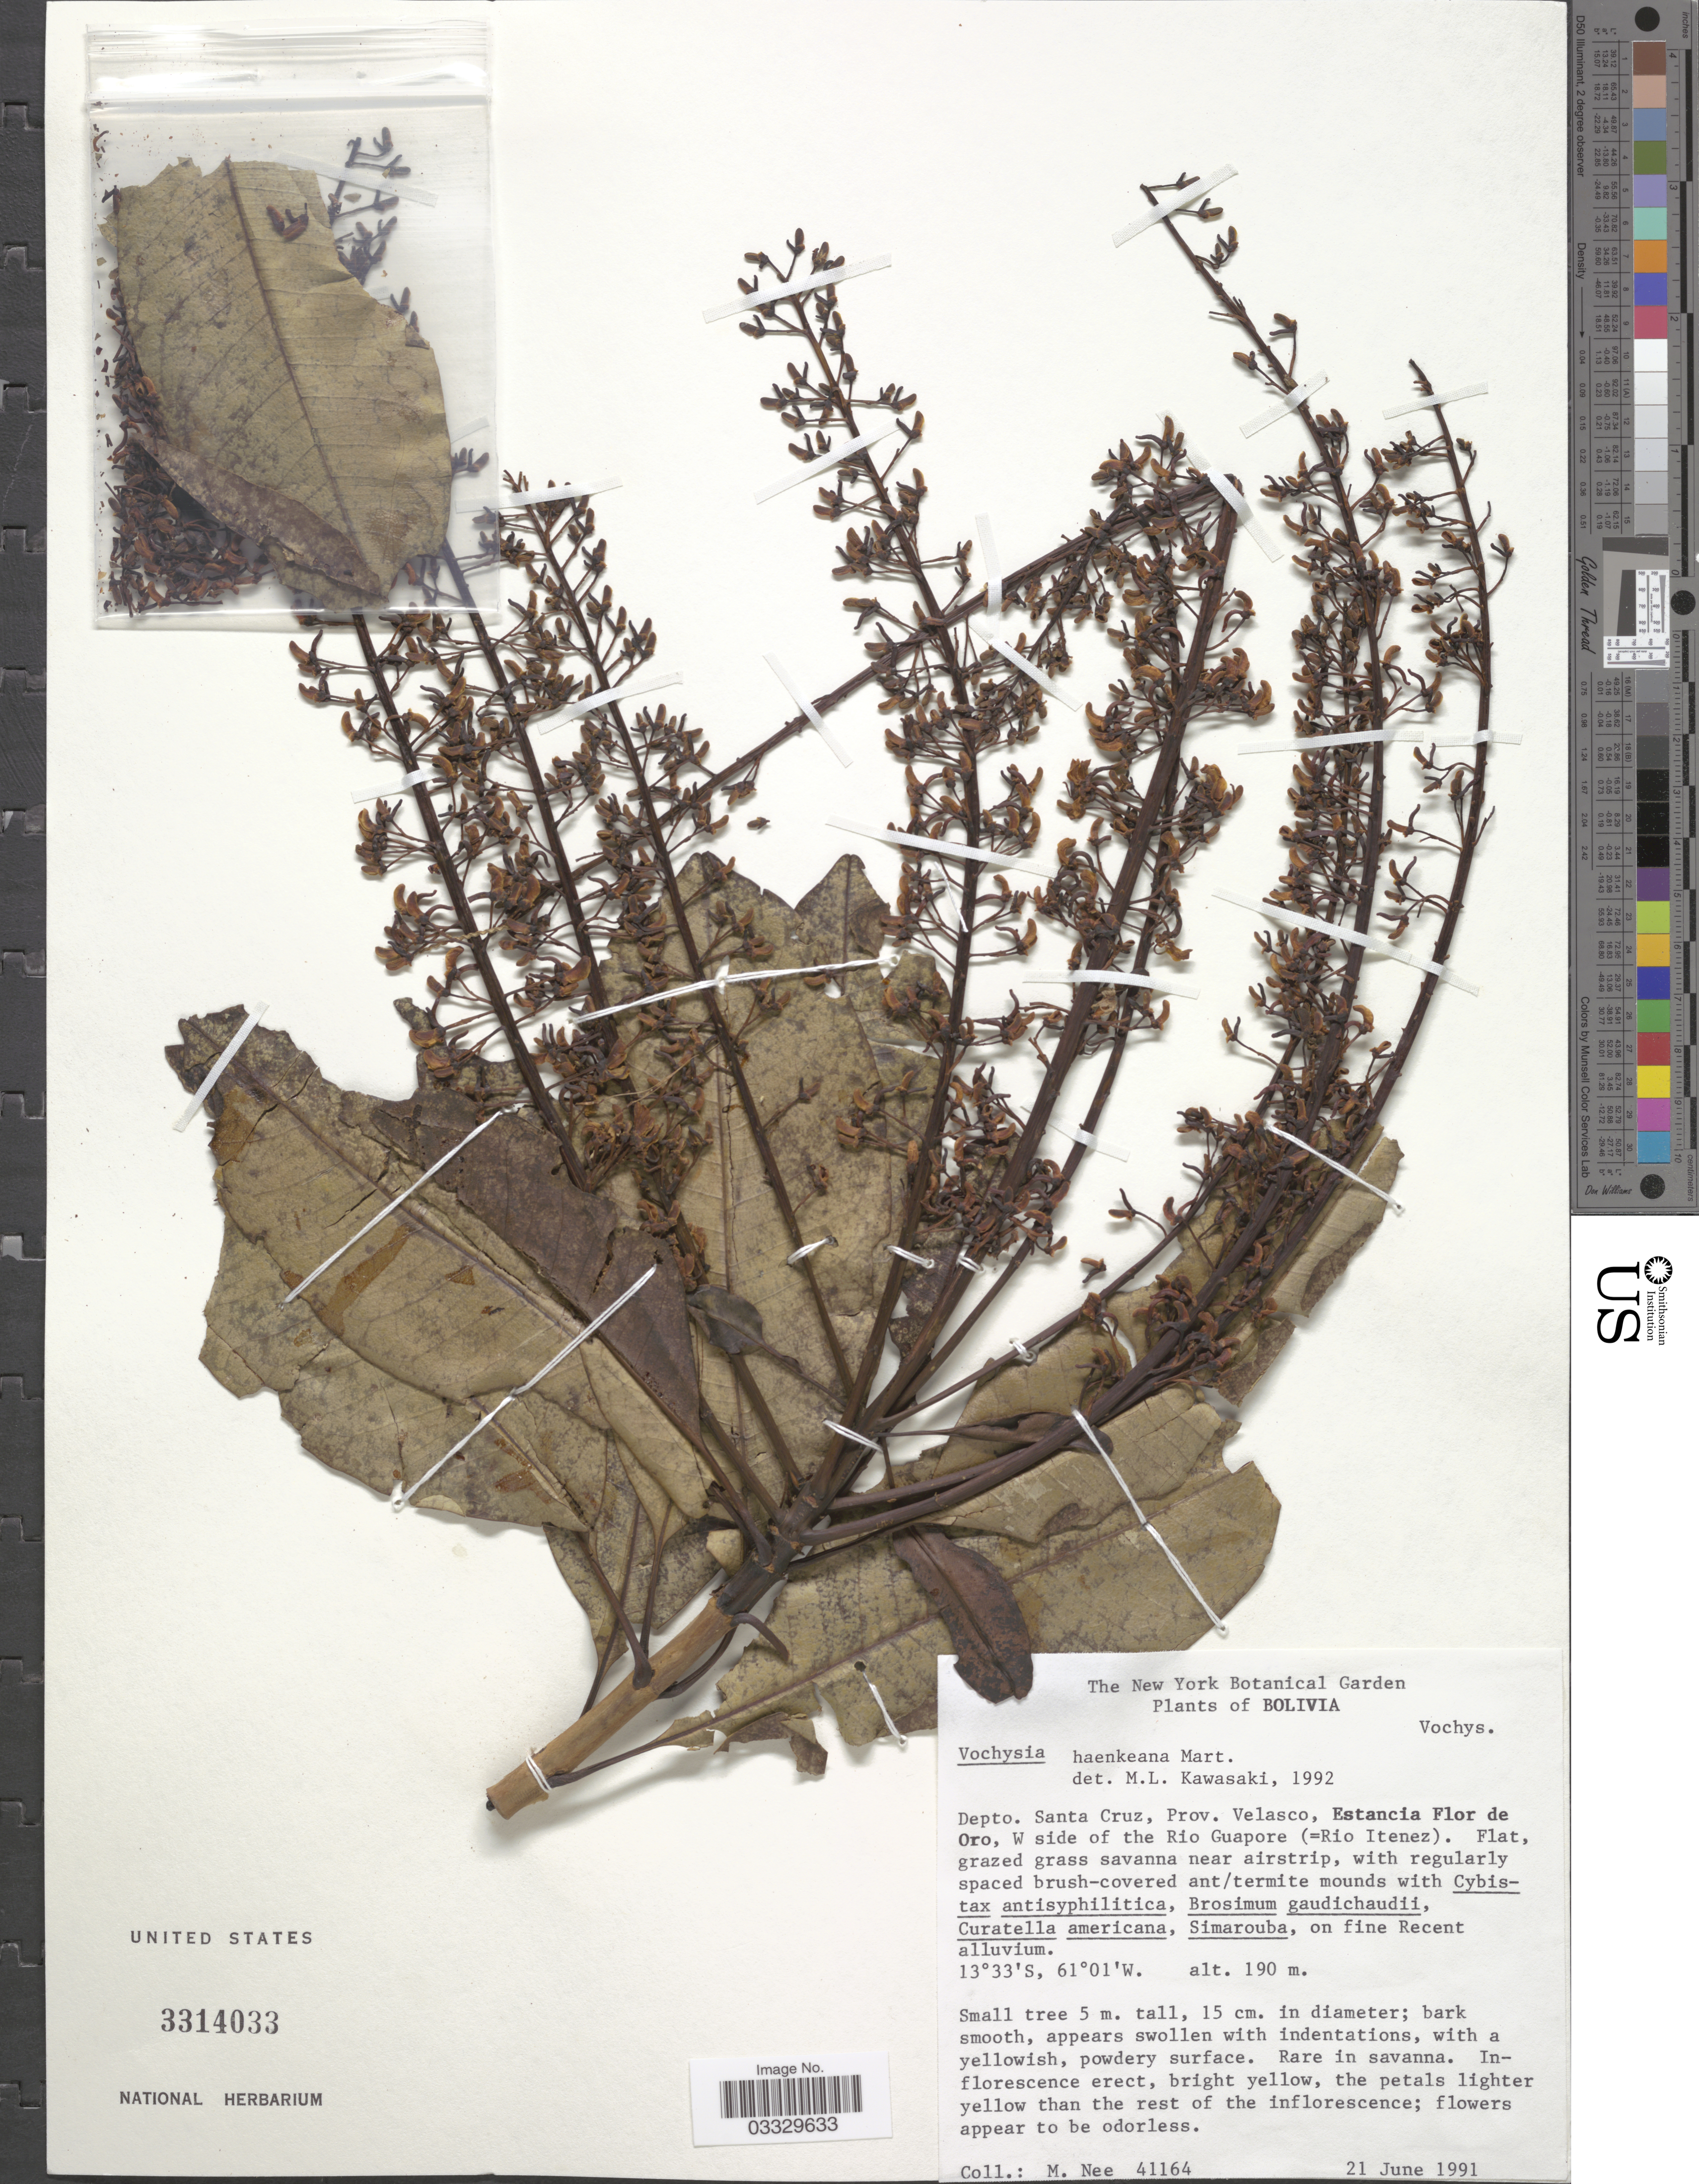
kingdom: Plantae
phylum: Tracheophyta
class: Magnoliopsida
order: Myrtales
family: Vochysiaceae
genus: Vochysia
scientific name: Vochysia haenkeana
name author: Mart.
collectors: M. Nee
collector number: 41164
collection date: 1991-06-21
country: Bolivia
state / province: Santa Cruz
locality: Depto. Santa Cruz, Prov. Velasco, Estancia Flor de Oro, W side of the Rio Guapore (=Rio Itenez).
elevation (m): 190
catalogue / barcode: US 3314033